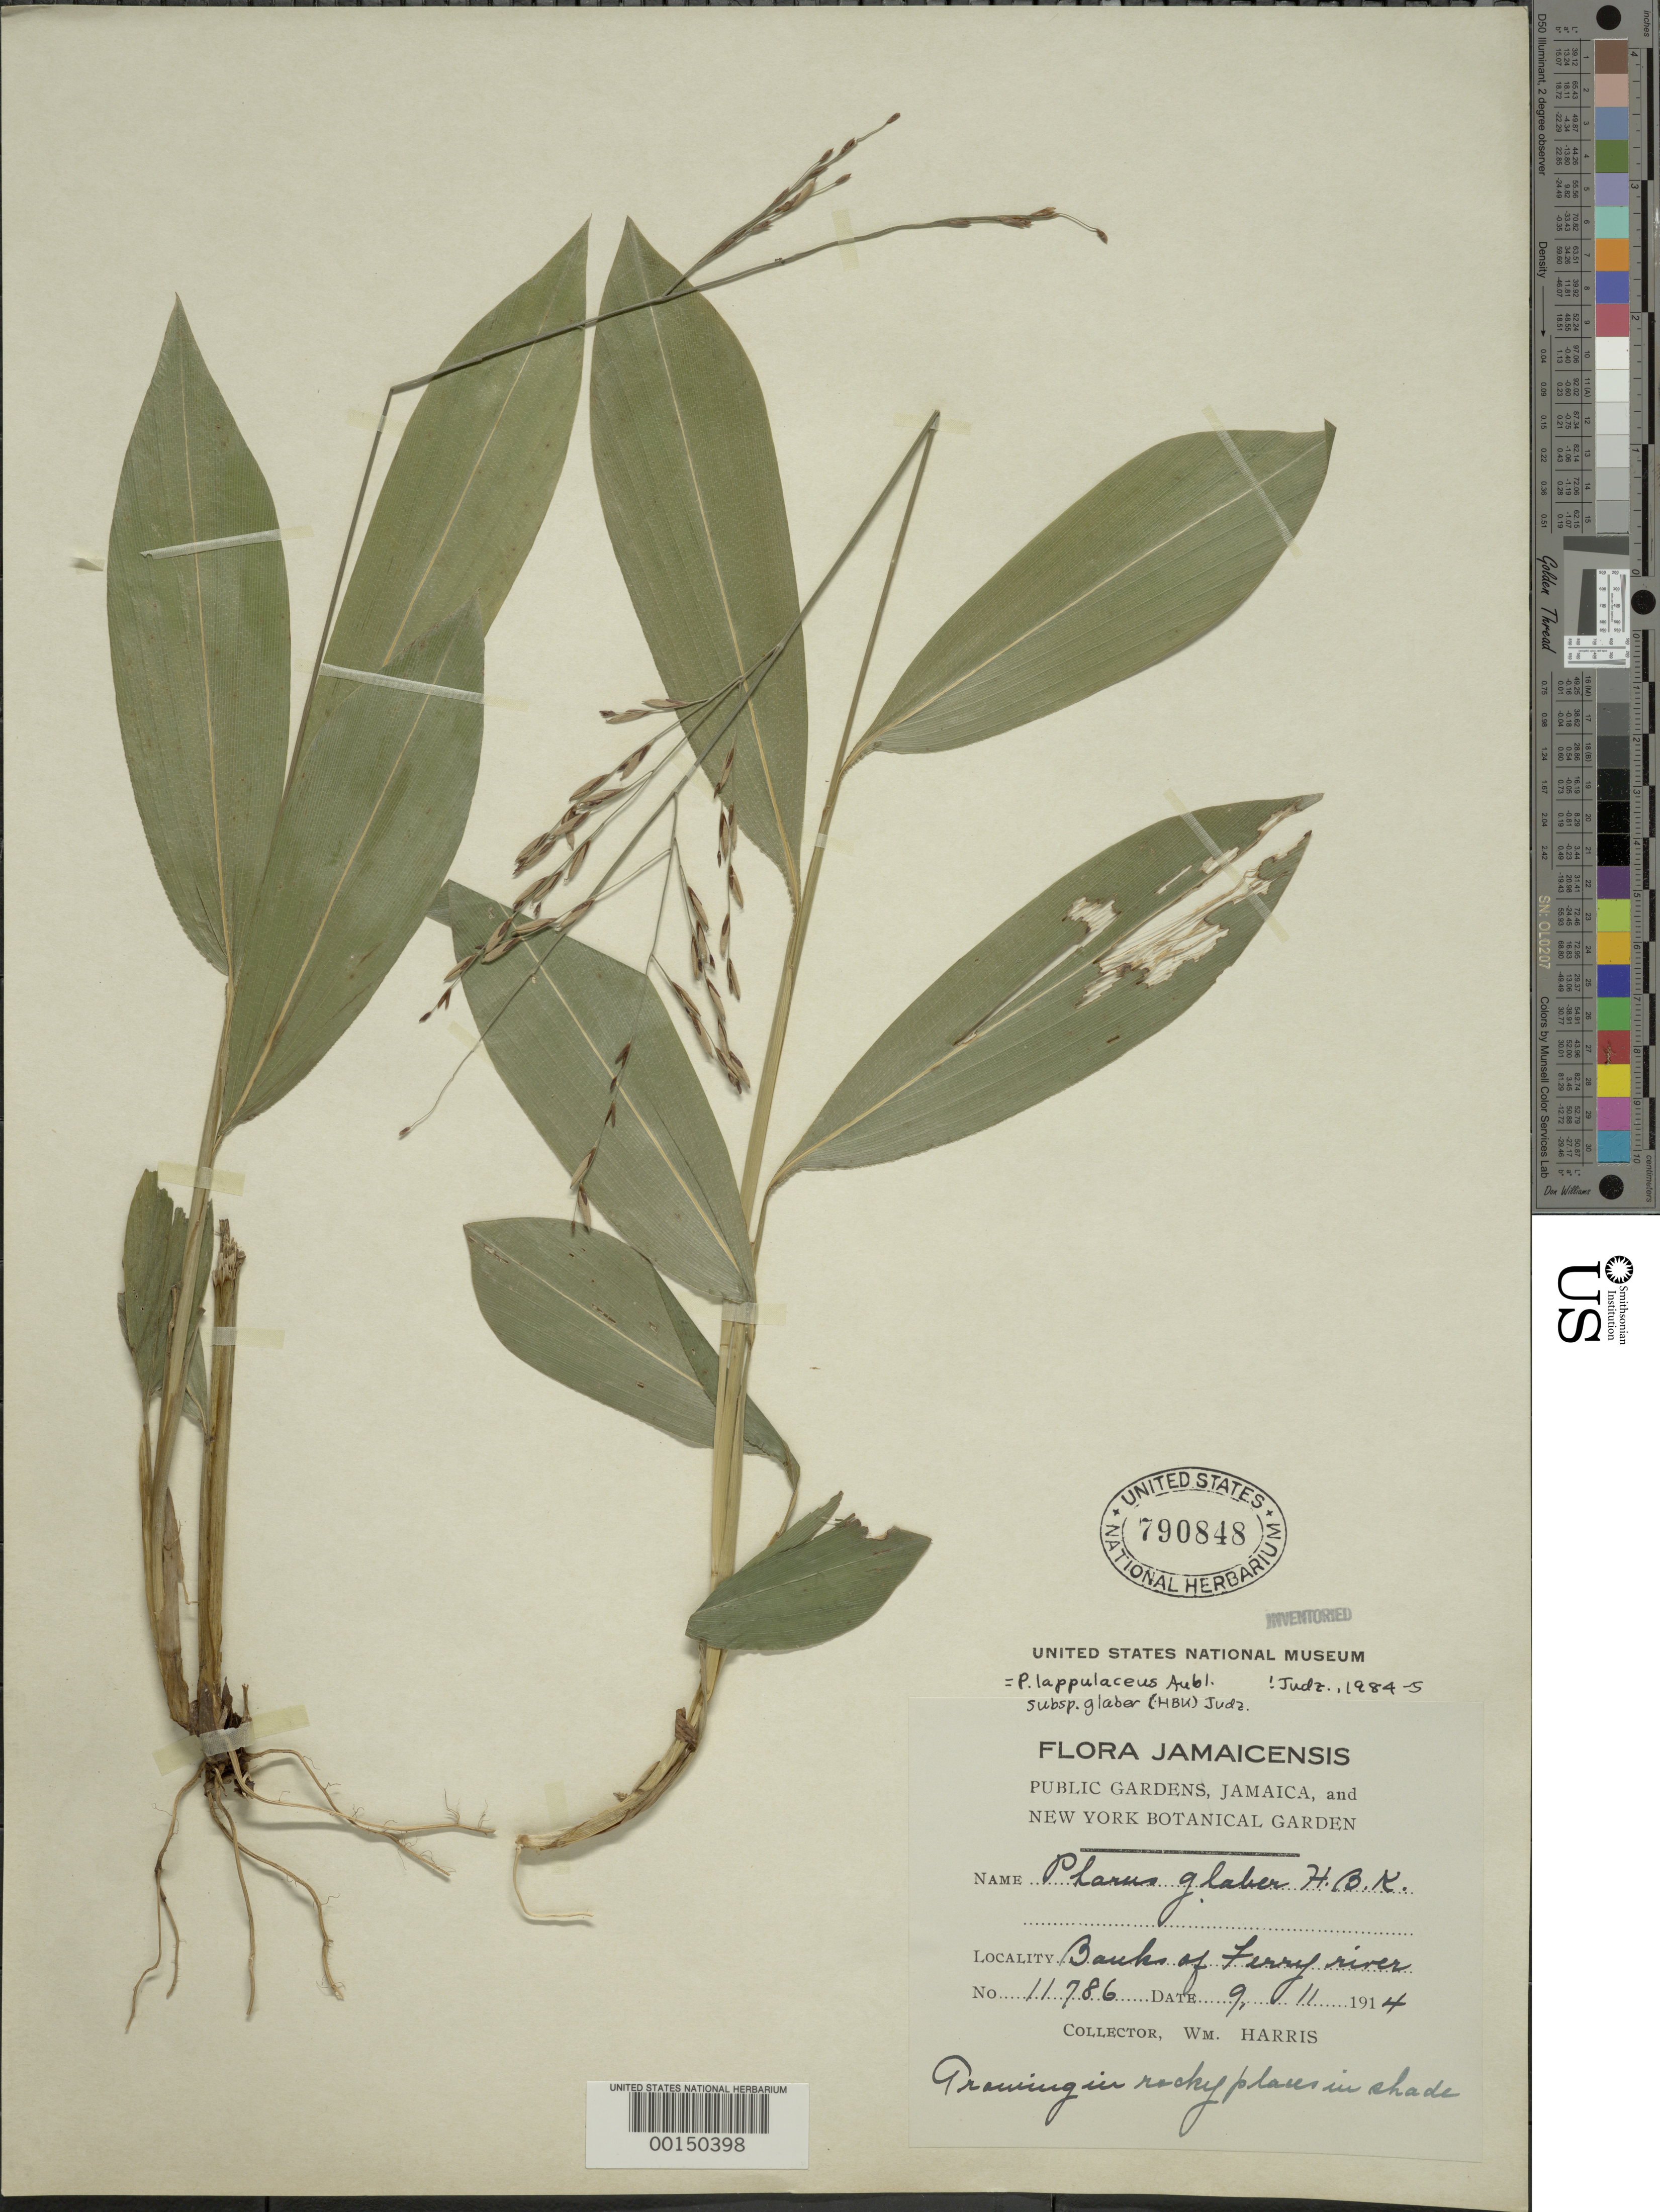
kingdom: Plantae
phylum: Tracheophyta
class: Liliopsida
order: Poales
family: Poaceae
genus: Pharus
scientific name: Pharus lappulaceus subsp. glaber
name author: (Kunth) Judz.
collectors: W. H. Harris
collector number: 11786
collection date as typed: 09 Nov 1914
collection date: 1914-11-09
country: Jamaica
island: Greater Antilles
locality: Ferry river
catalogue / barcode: US 790848